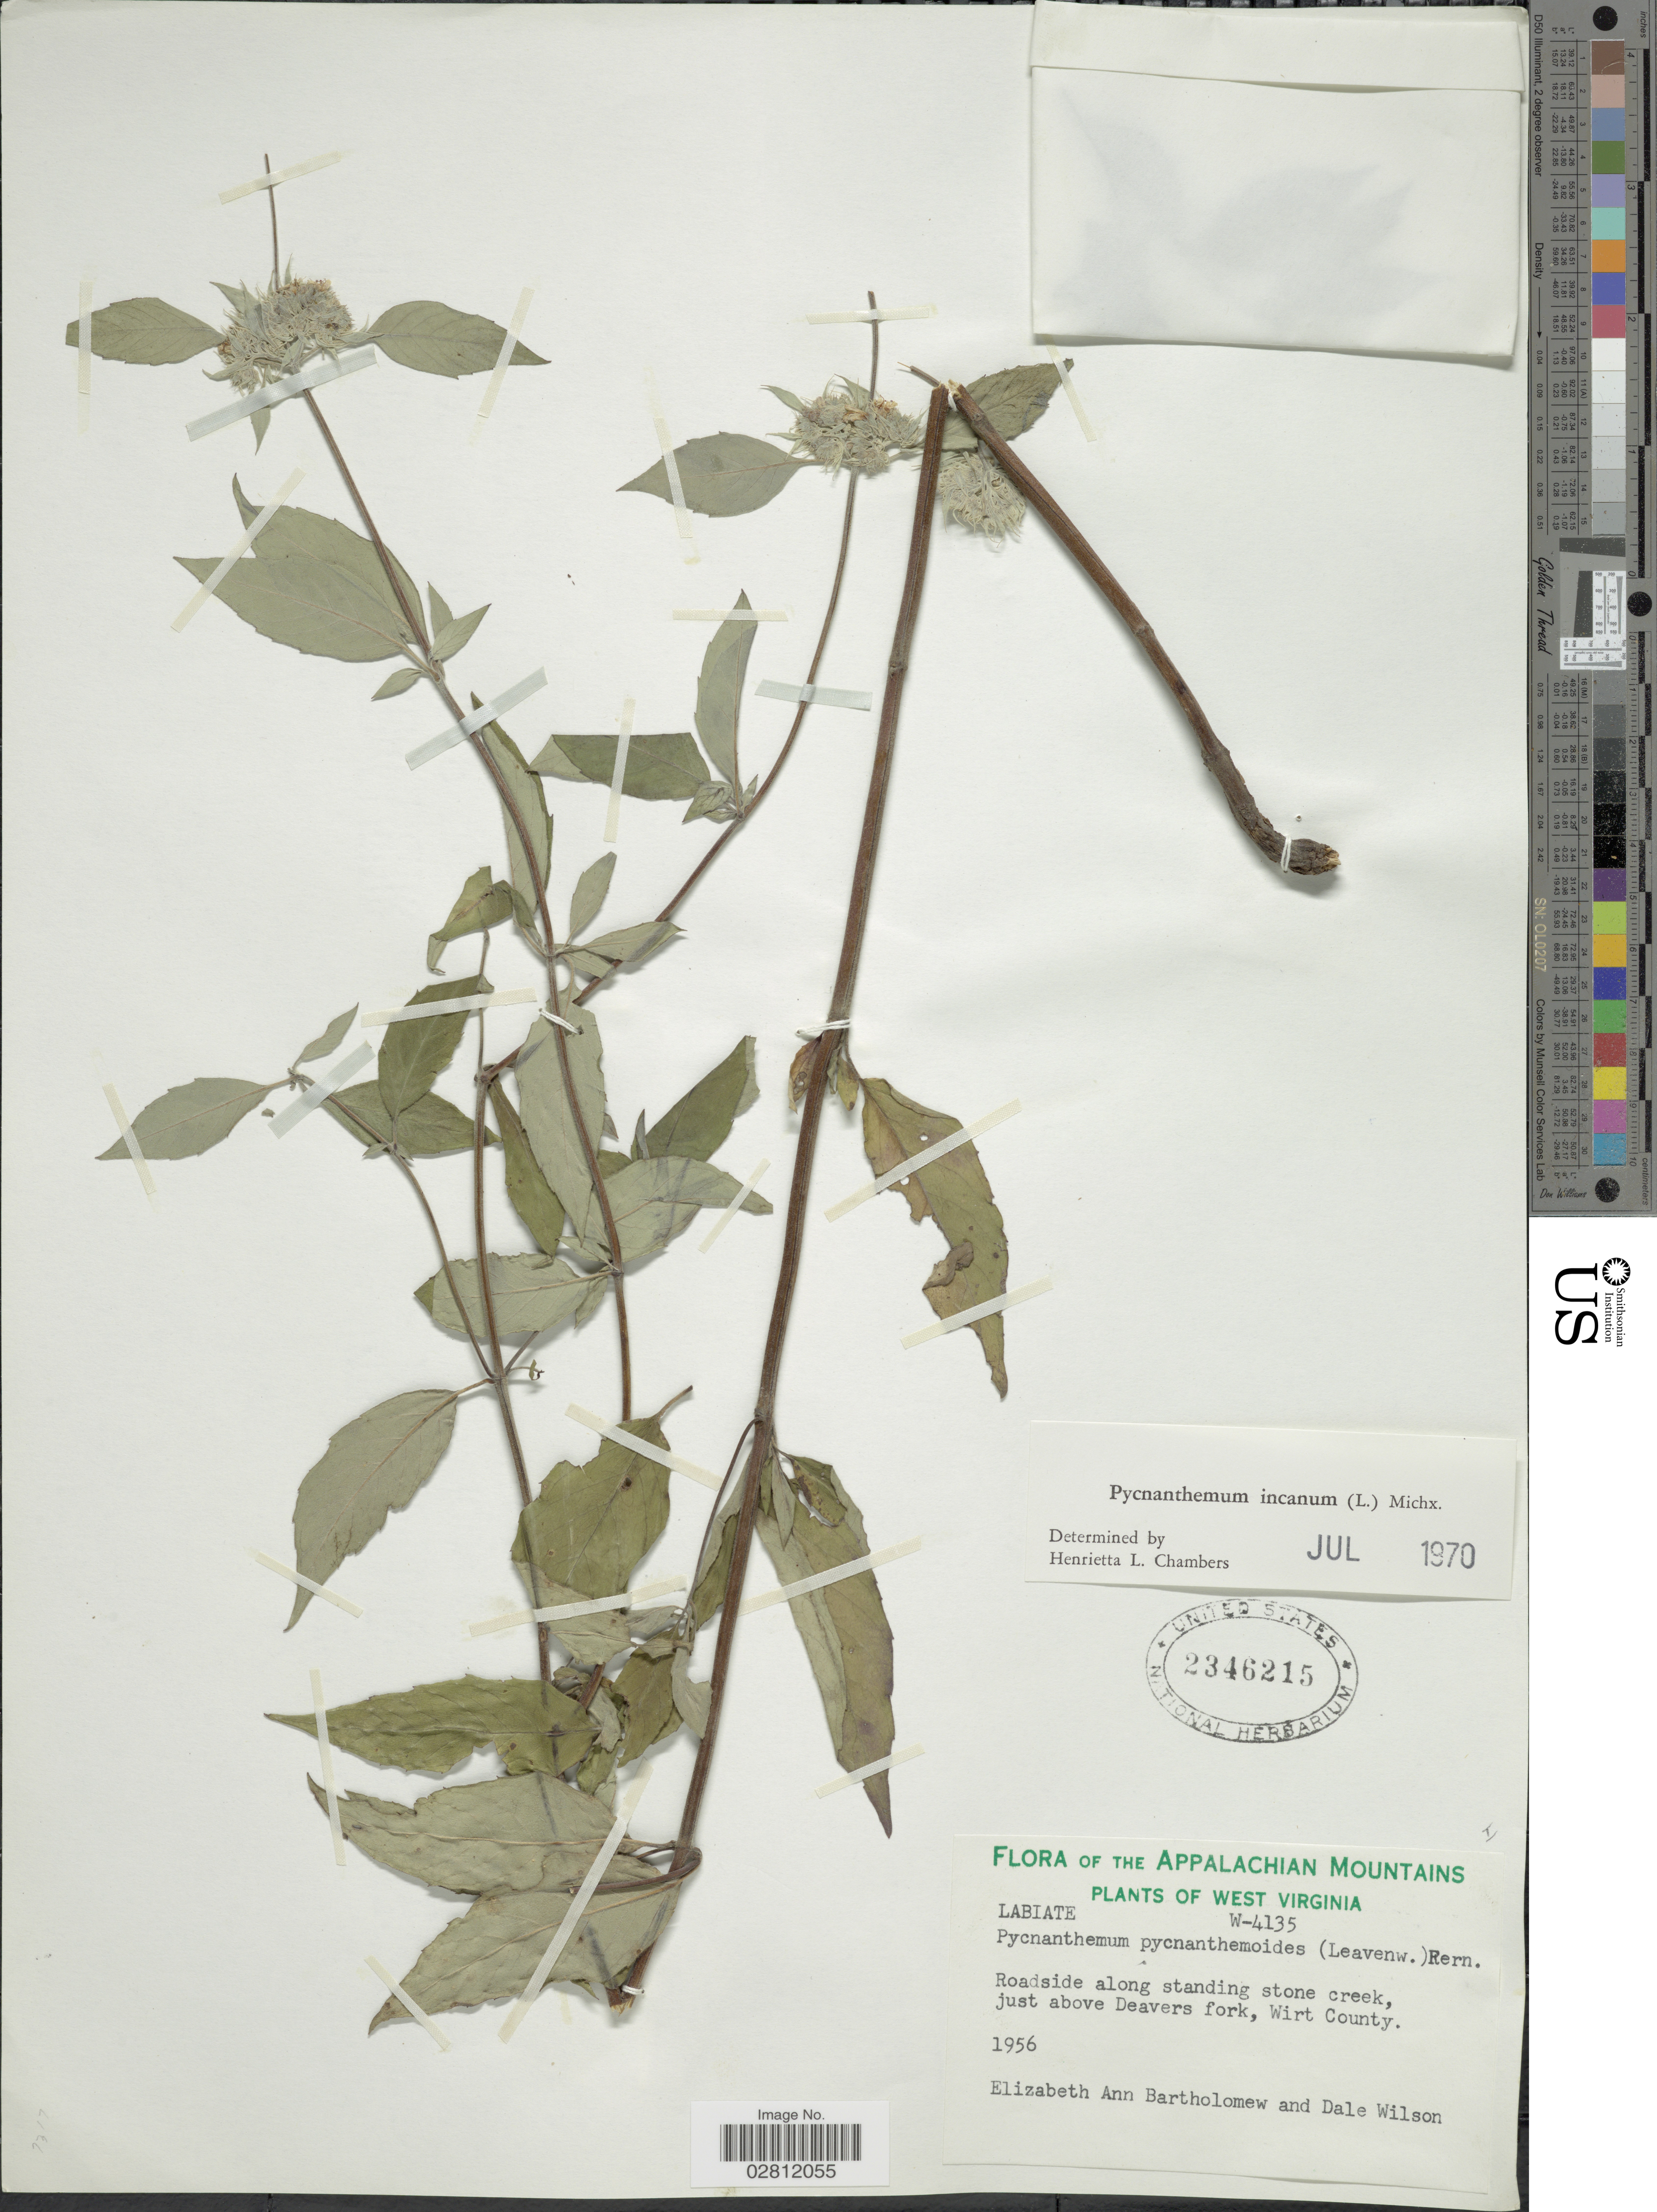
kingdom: Plantae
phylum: Tracheophyta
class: Magnoliopsida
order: Lamiales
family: Lamiaceae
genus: Pycnanthemum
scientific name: Pycnanthemum incanum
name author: (L.) Michx.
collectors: E. Bartholomew & D. Wilson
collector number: W-4135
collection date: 1956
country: United States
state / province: West Virginia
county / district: Wirt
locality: Appalachian Mountains, Roadside along standing stone creek, just above Deavers fork, Wirt County.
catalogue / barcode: US 2346215